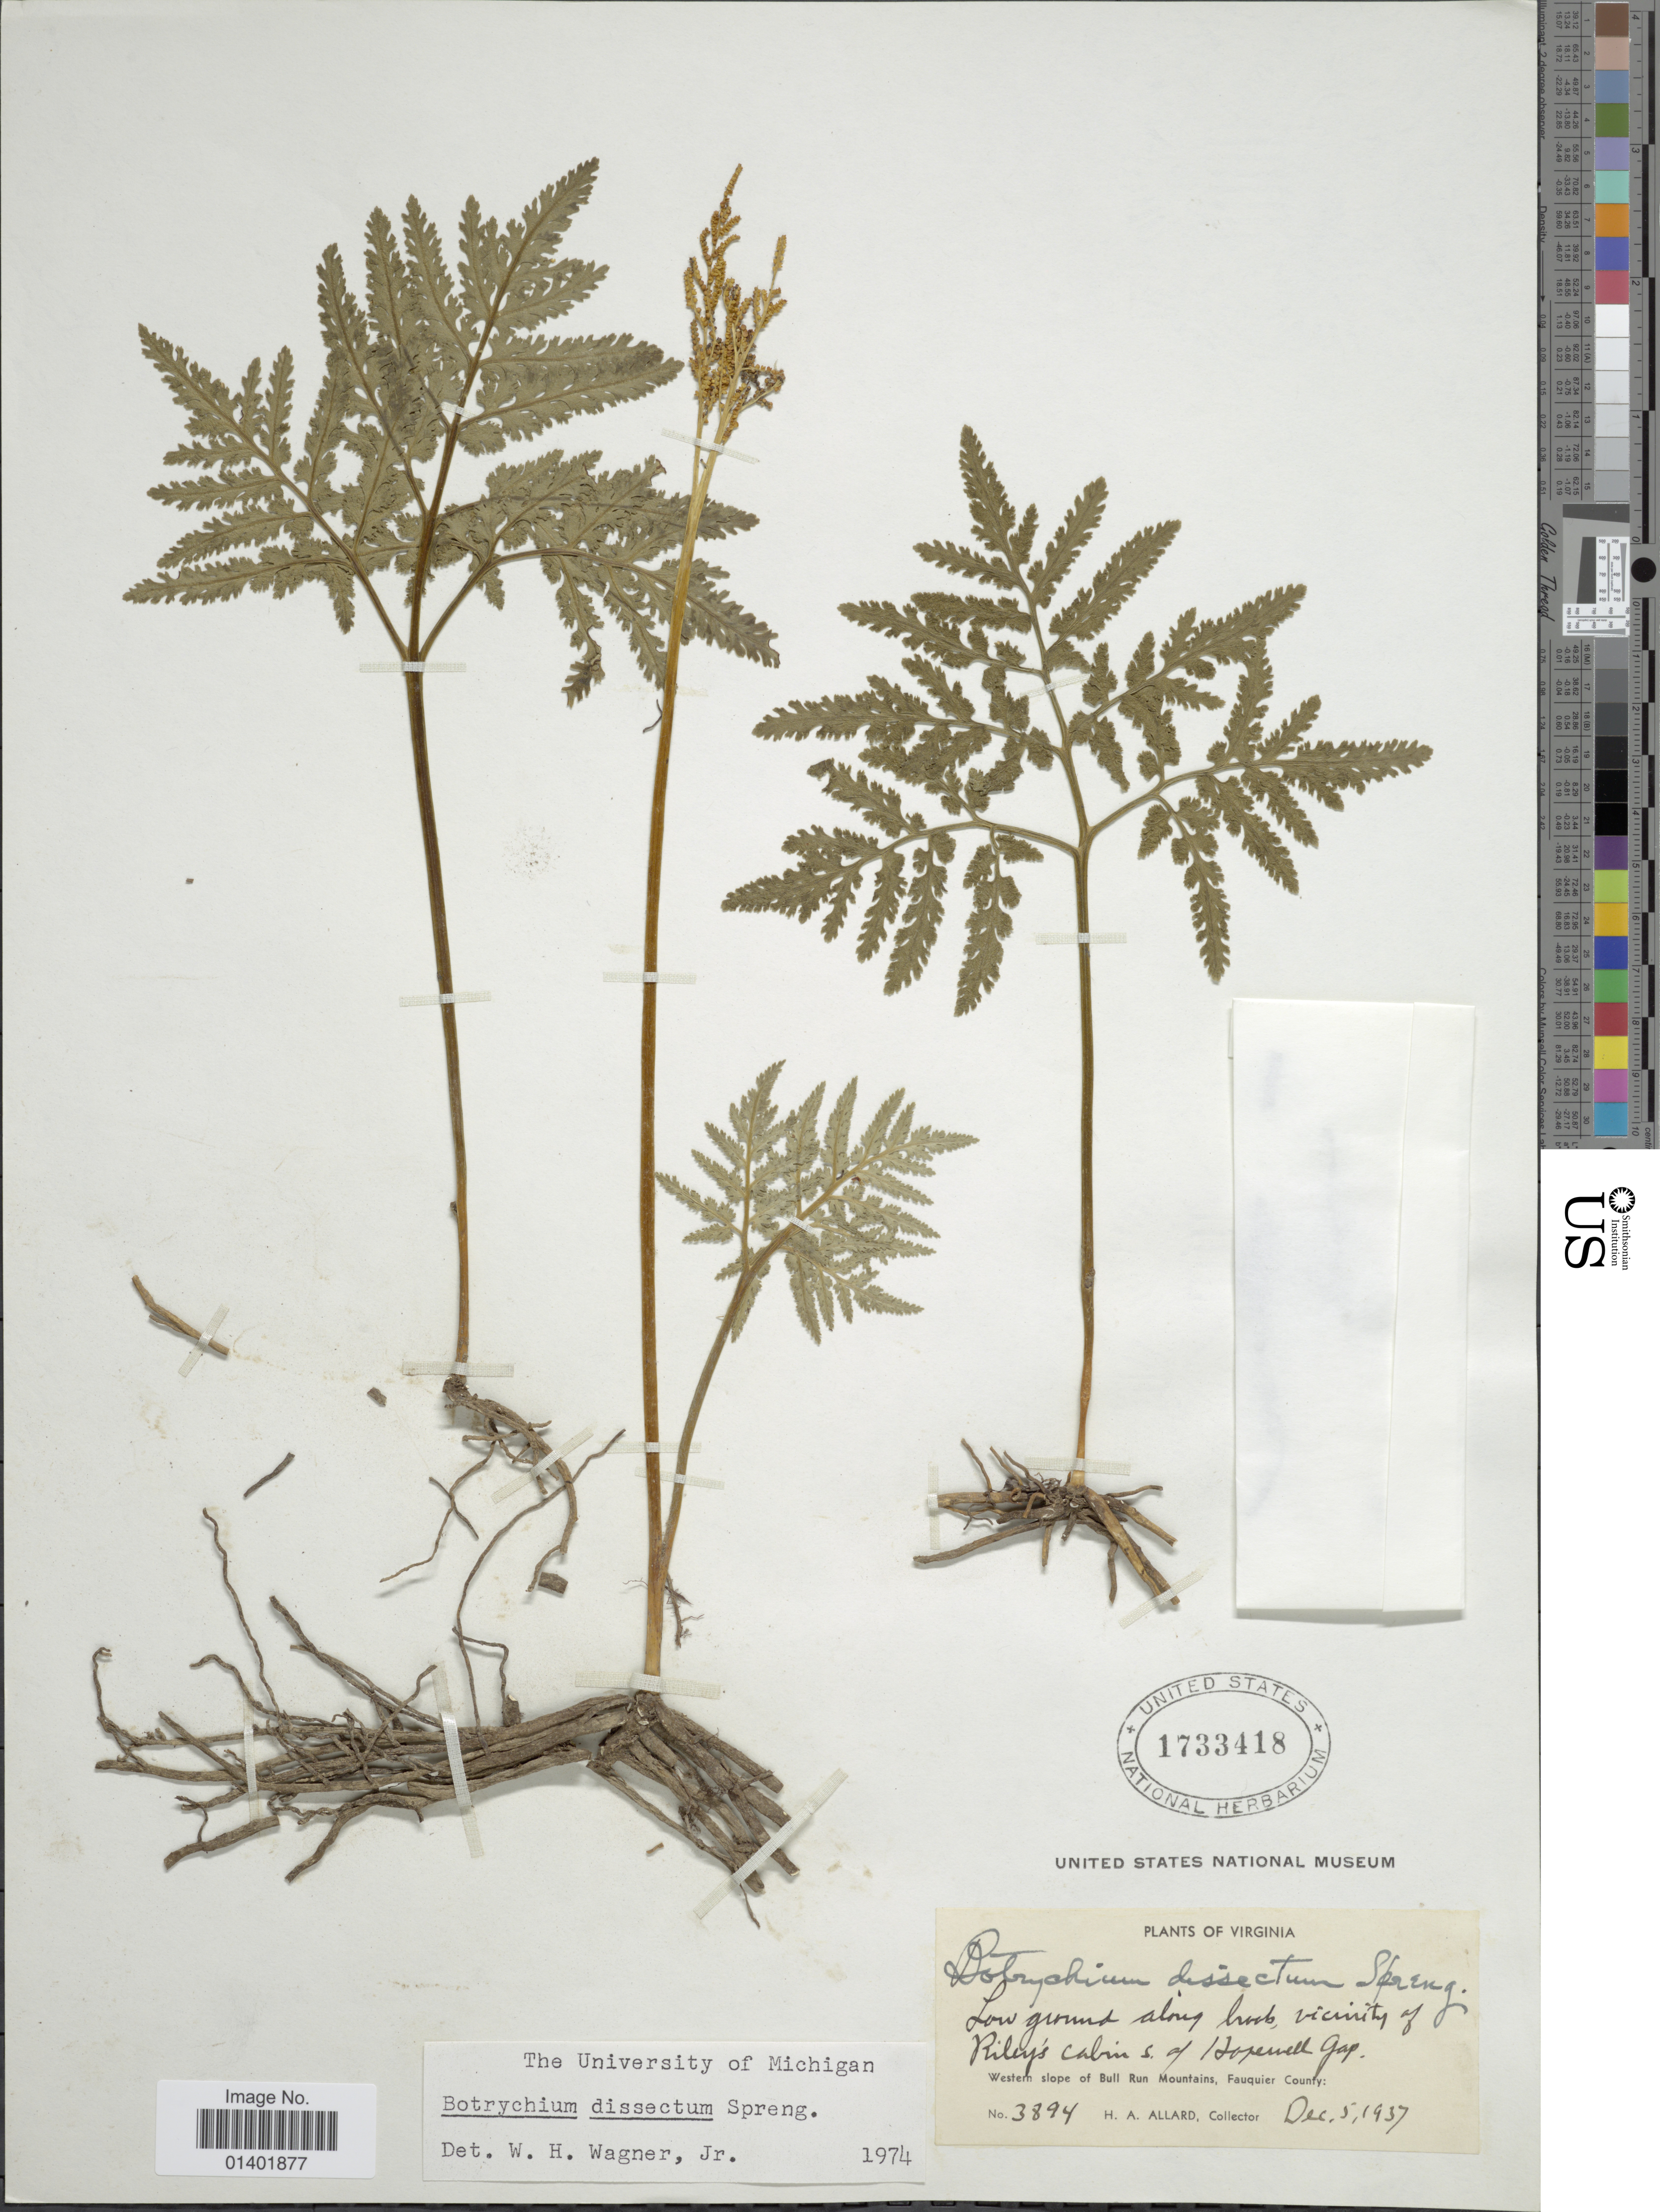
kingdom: Plantae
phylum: Tracheophyta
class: Polypodiopsida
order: Ophioglossales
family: Ophioglossaceae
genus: Botrychium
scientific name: Botrychium dissectum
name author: Spreng.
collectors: H. A. Allard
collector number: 3894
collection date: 1939-12-05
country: United States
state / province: Virginia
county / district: Fauquier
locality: Vicinity of Riley's Cabin, S. of Hopewell Gap. Western slope of Bull Run Mountains, Fauquier County.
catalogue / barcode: US 1733418